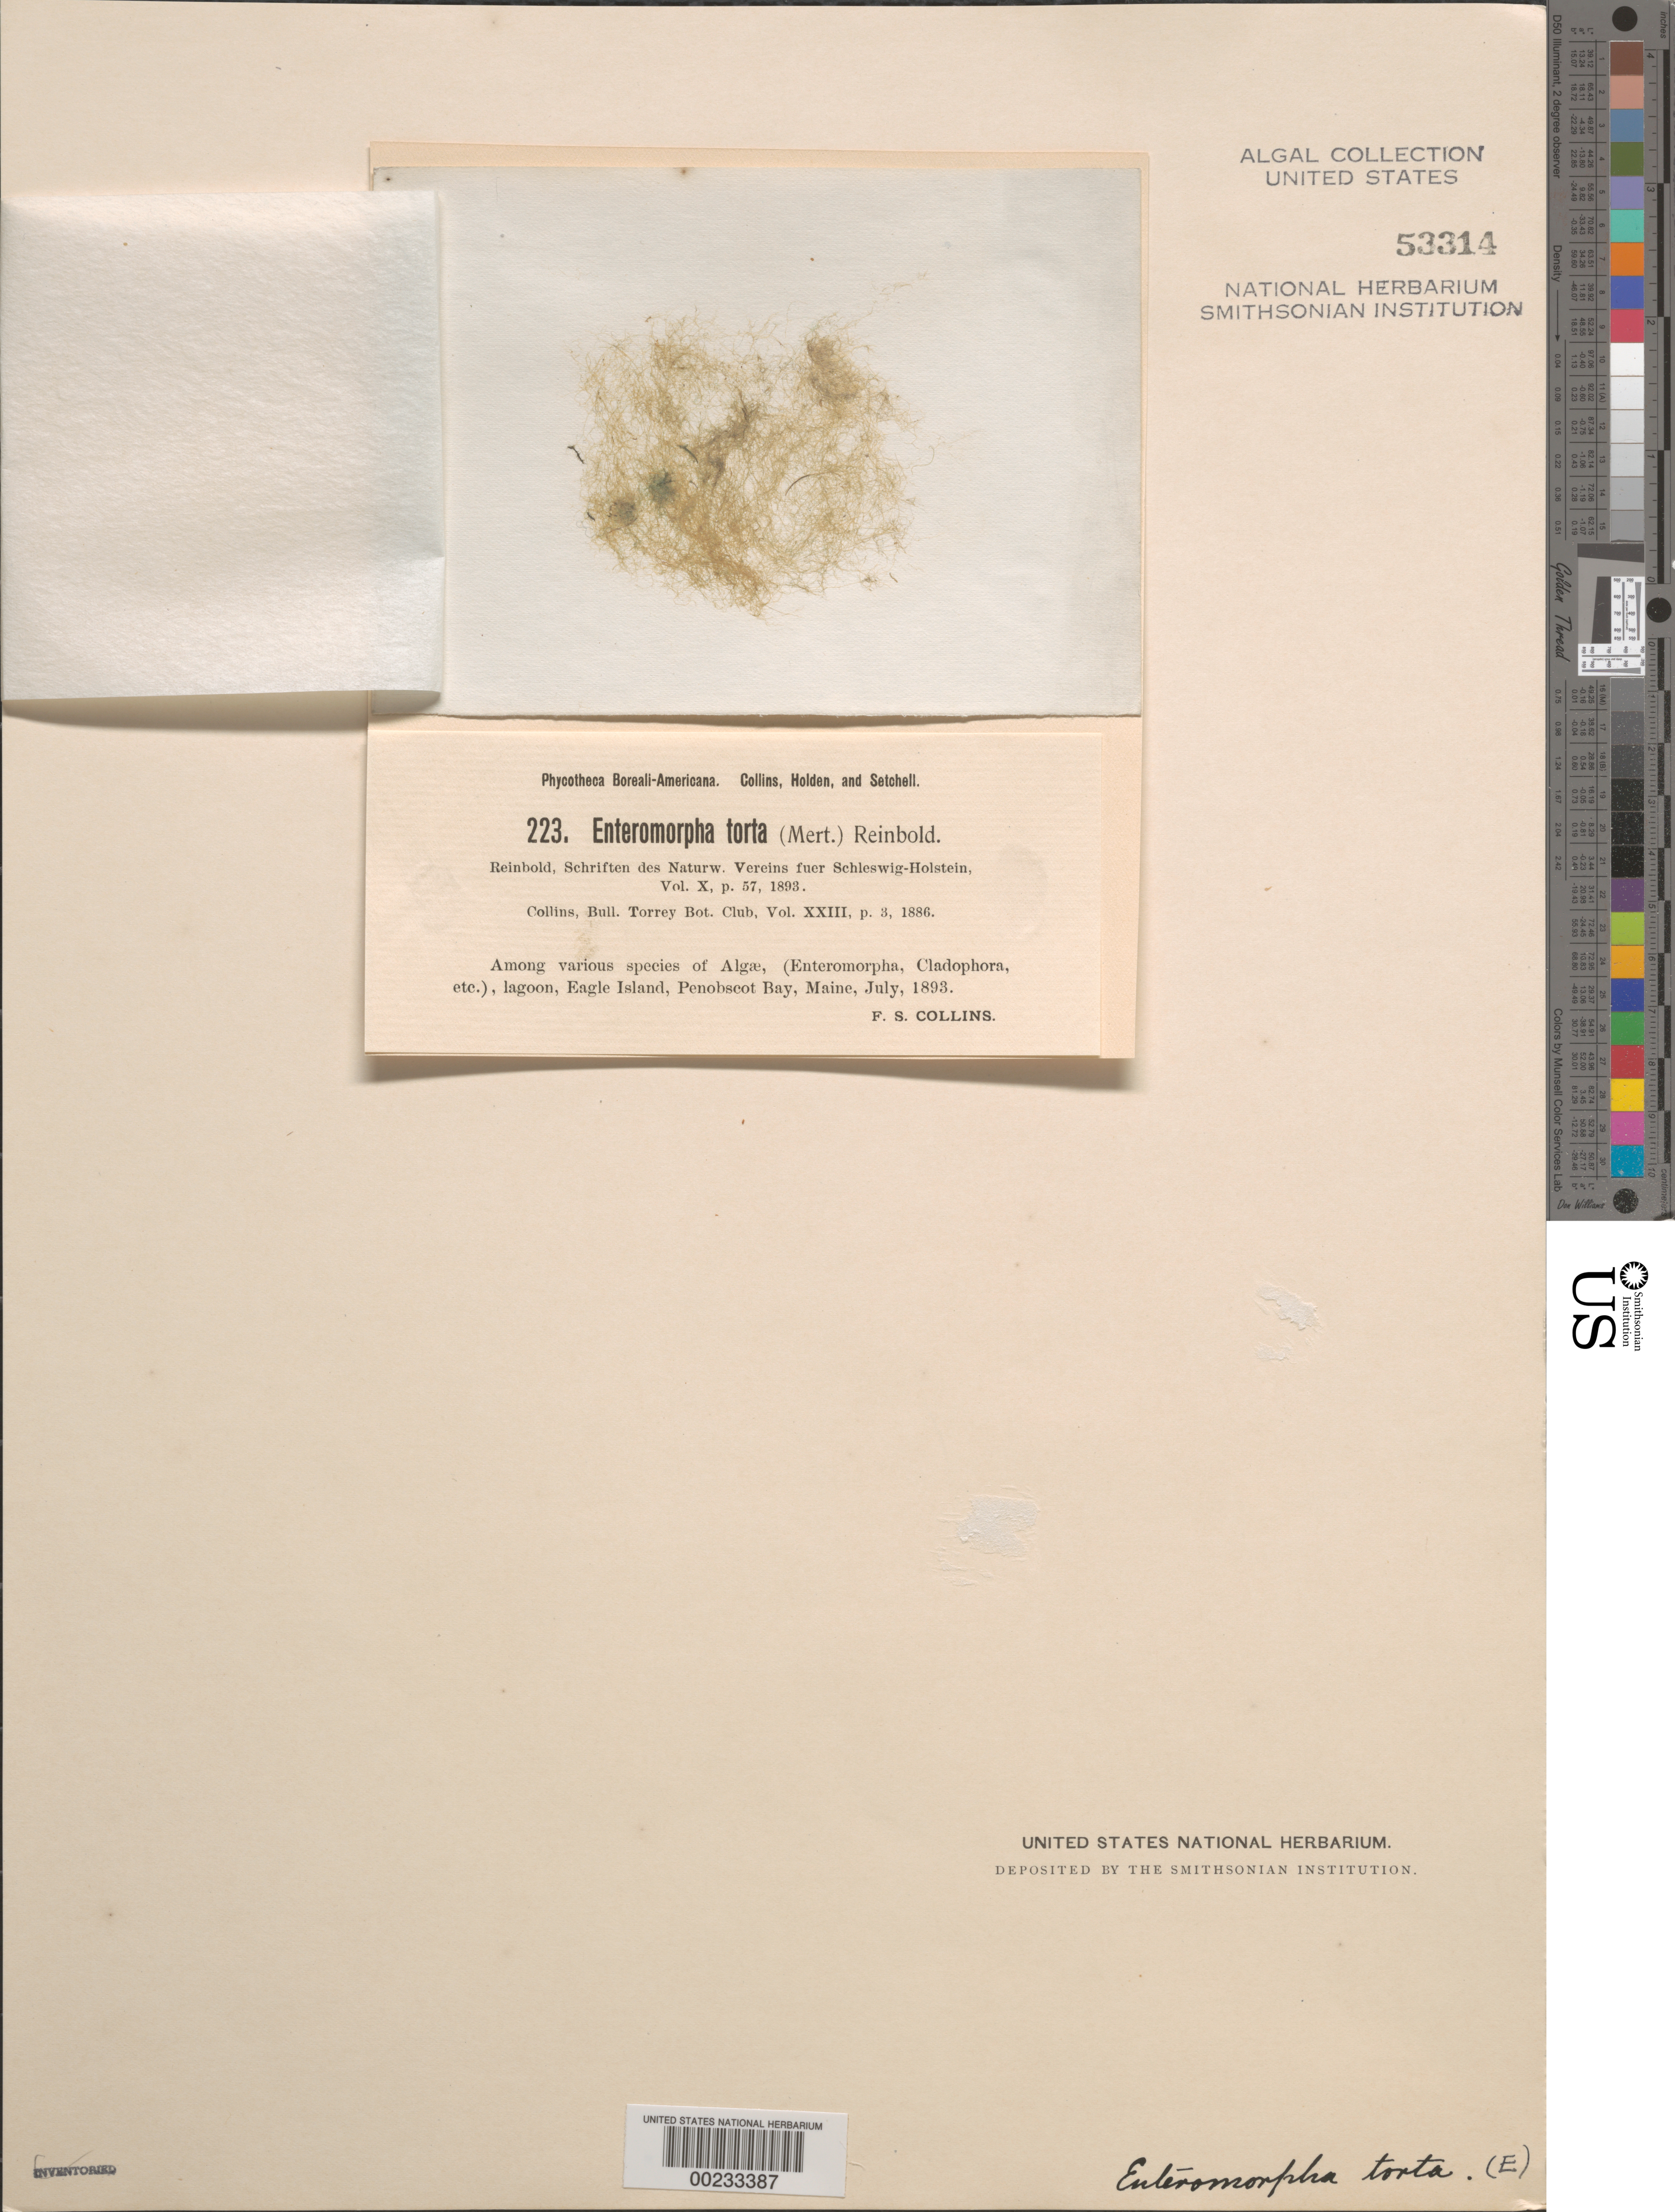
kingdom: Plantae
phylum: Chlorophyta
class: Ulvophyceae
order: Ulvales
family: Ulvaceae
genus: Ulva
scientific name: Ulva torta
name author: (Mertens) Trevis.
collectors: F. Collins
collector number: PB-A 223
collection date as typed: Jul 1893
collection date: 1893-07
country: United States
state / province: Maine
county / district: Knox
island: Eagle Island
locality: Penobscot Bay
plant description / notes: Collins, Holden & Setchell, Phycotheca Boreali-Americana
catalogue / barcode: US 53314